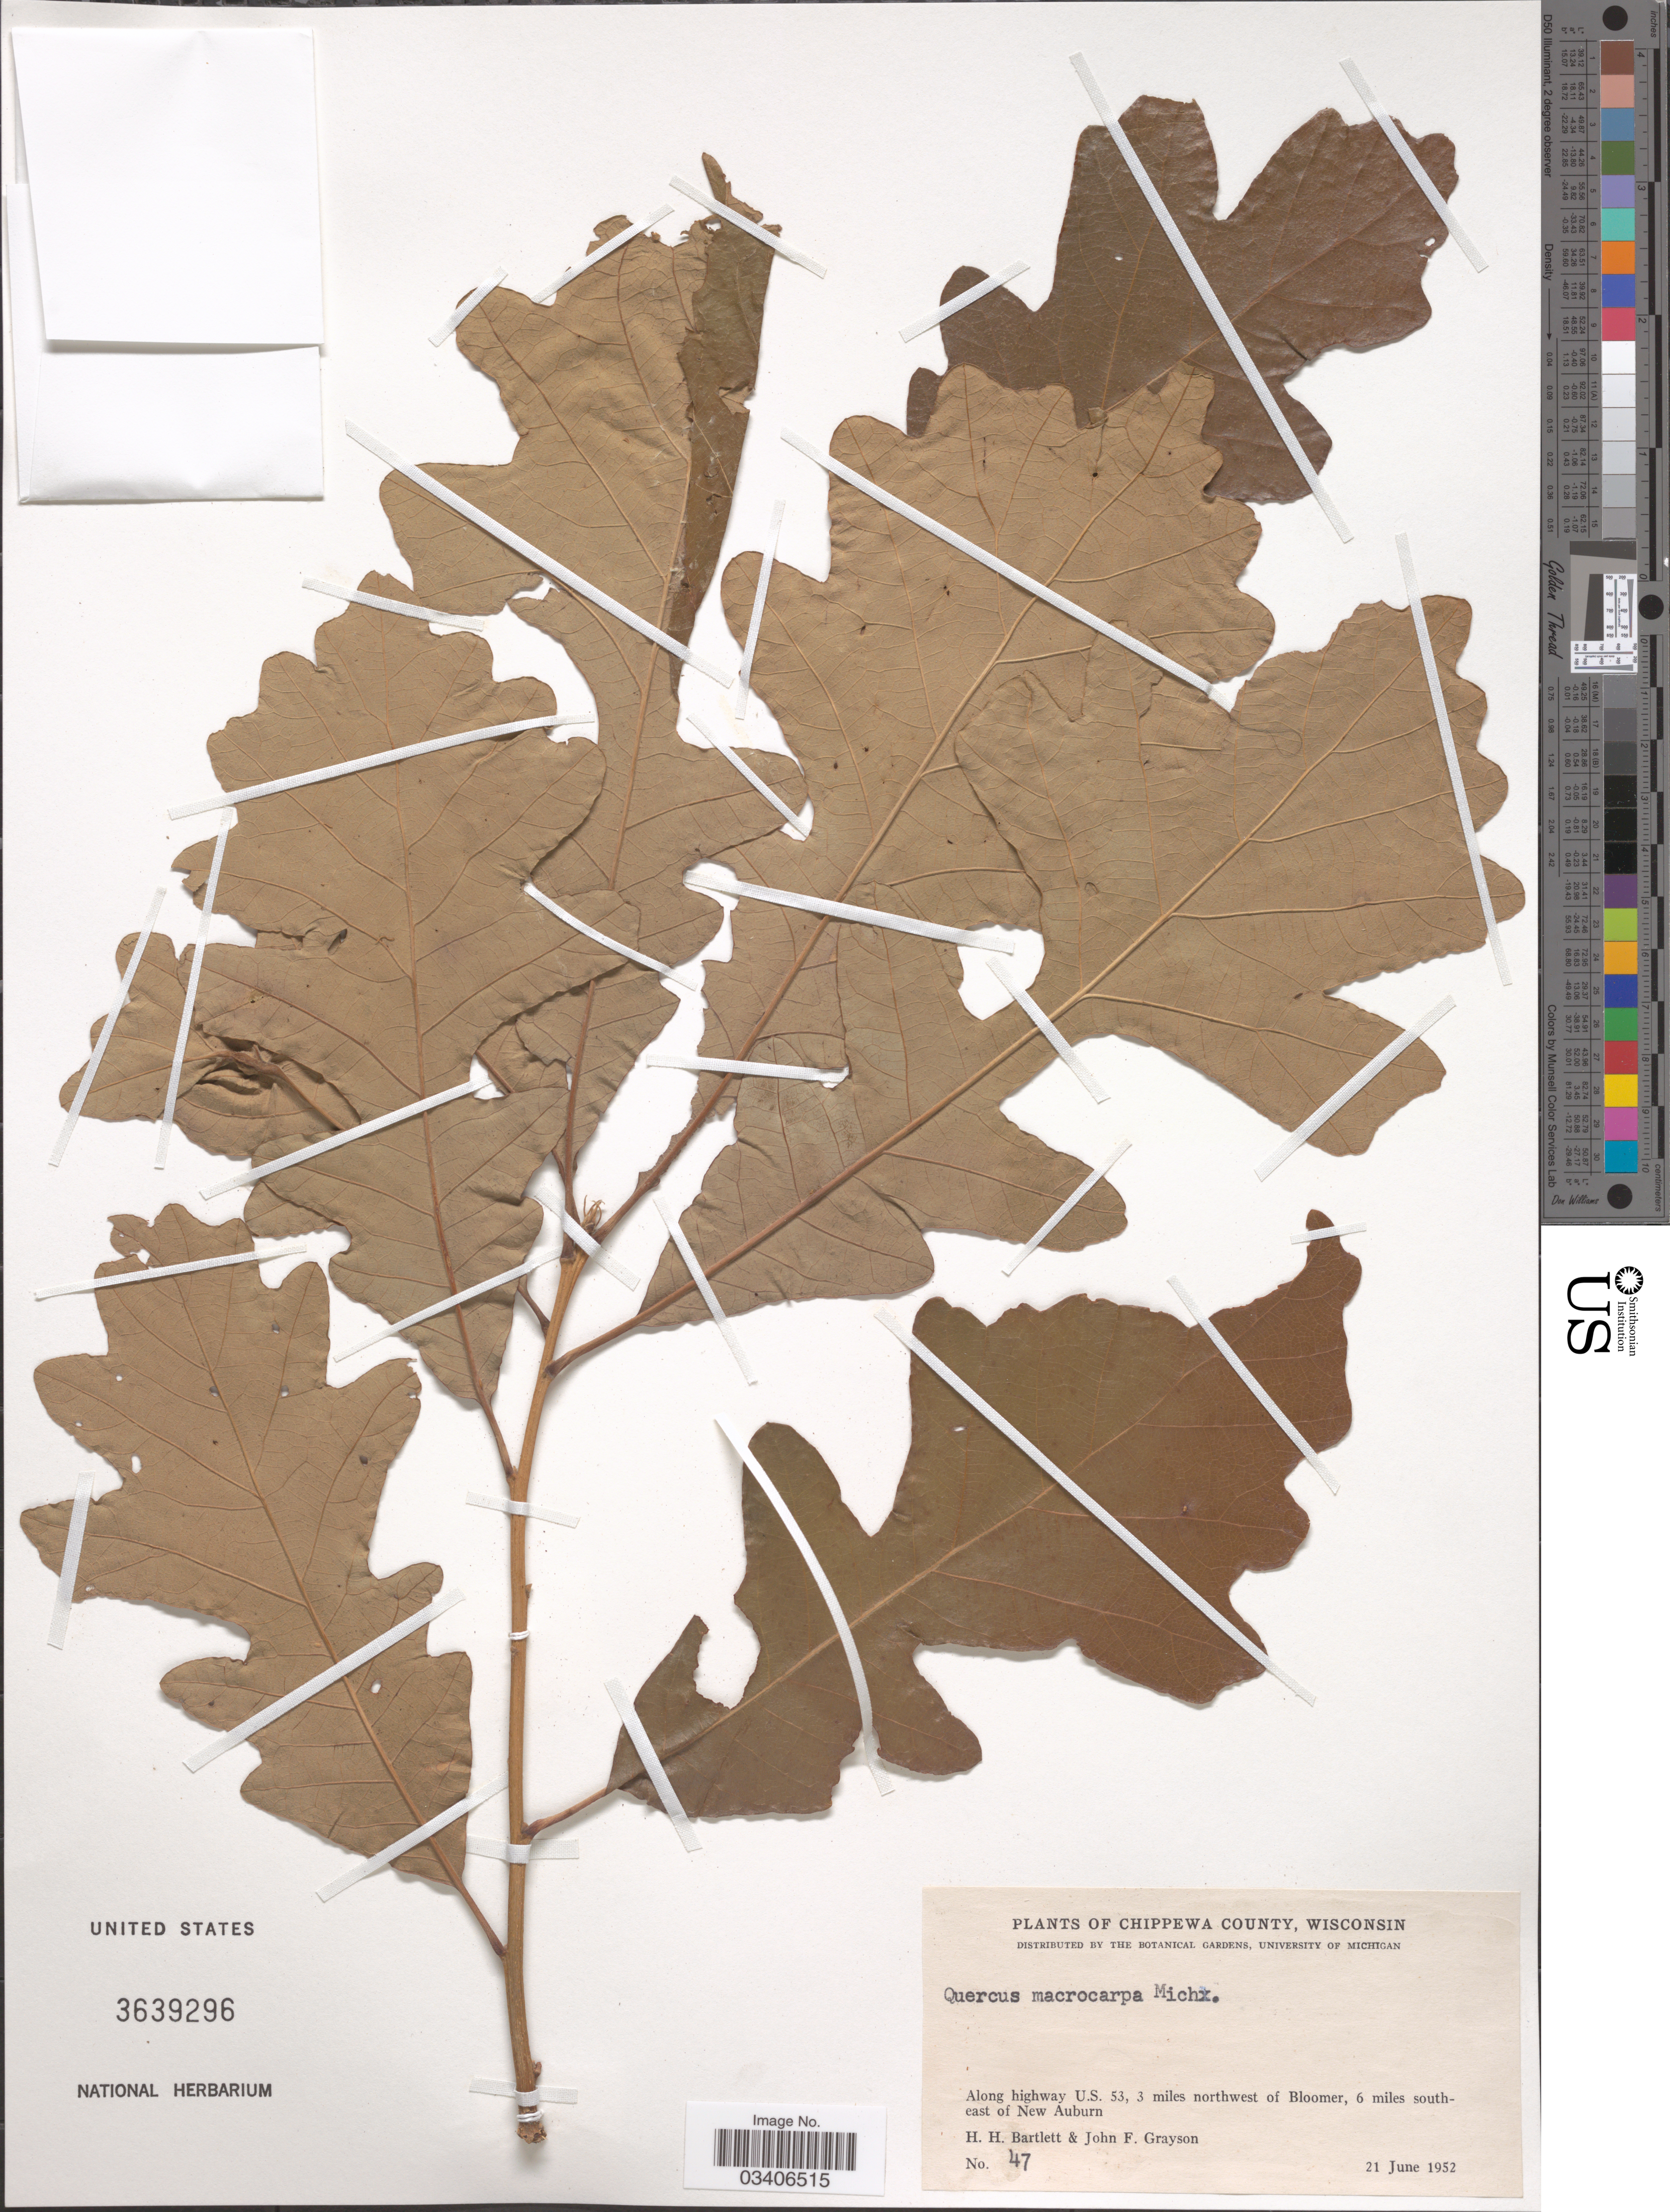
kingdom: Plantae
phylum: Tracheophyta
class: Magnoliopsida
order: Fagales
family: Fagaceae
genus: Quercus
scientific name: Quercus macrocarpa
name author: Michx.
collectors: H. H. Bartlett & J. Grayson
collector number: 47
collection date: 1952-06-21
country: United States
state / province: Wisconsin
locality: Chippewa County. Along highway U.S. 53, 3 miles northwest of Bloomer, 6 miles southeast of New Auburn.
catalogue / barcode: US 3639296